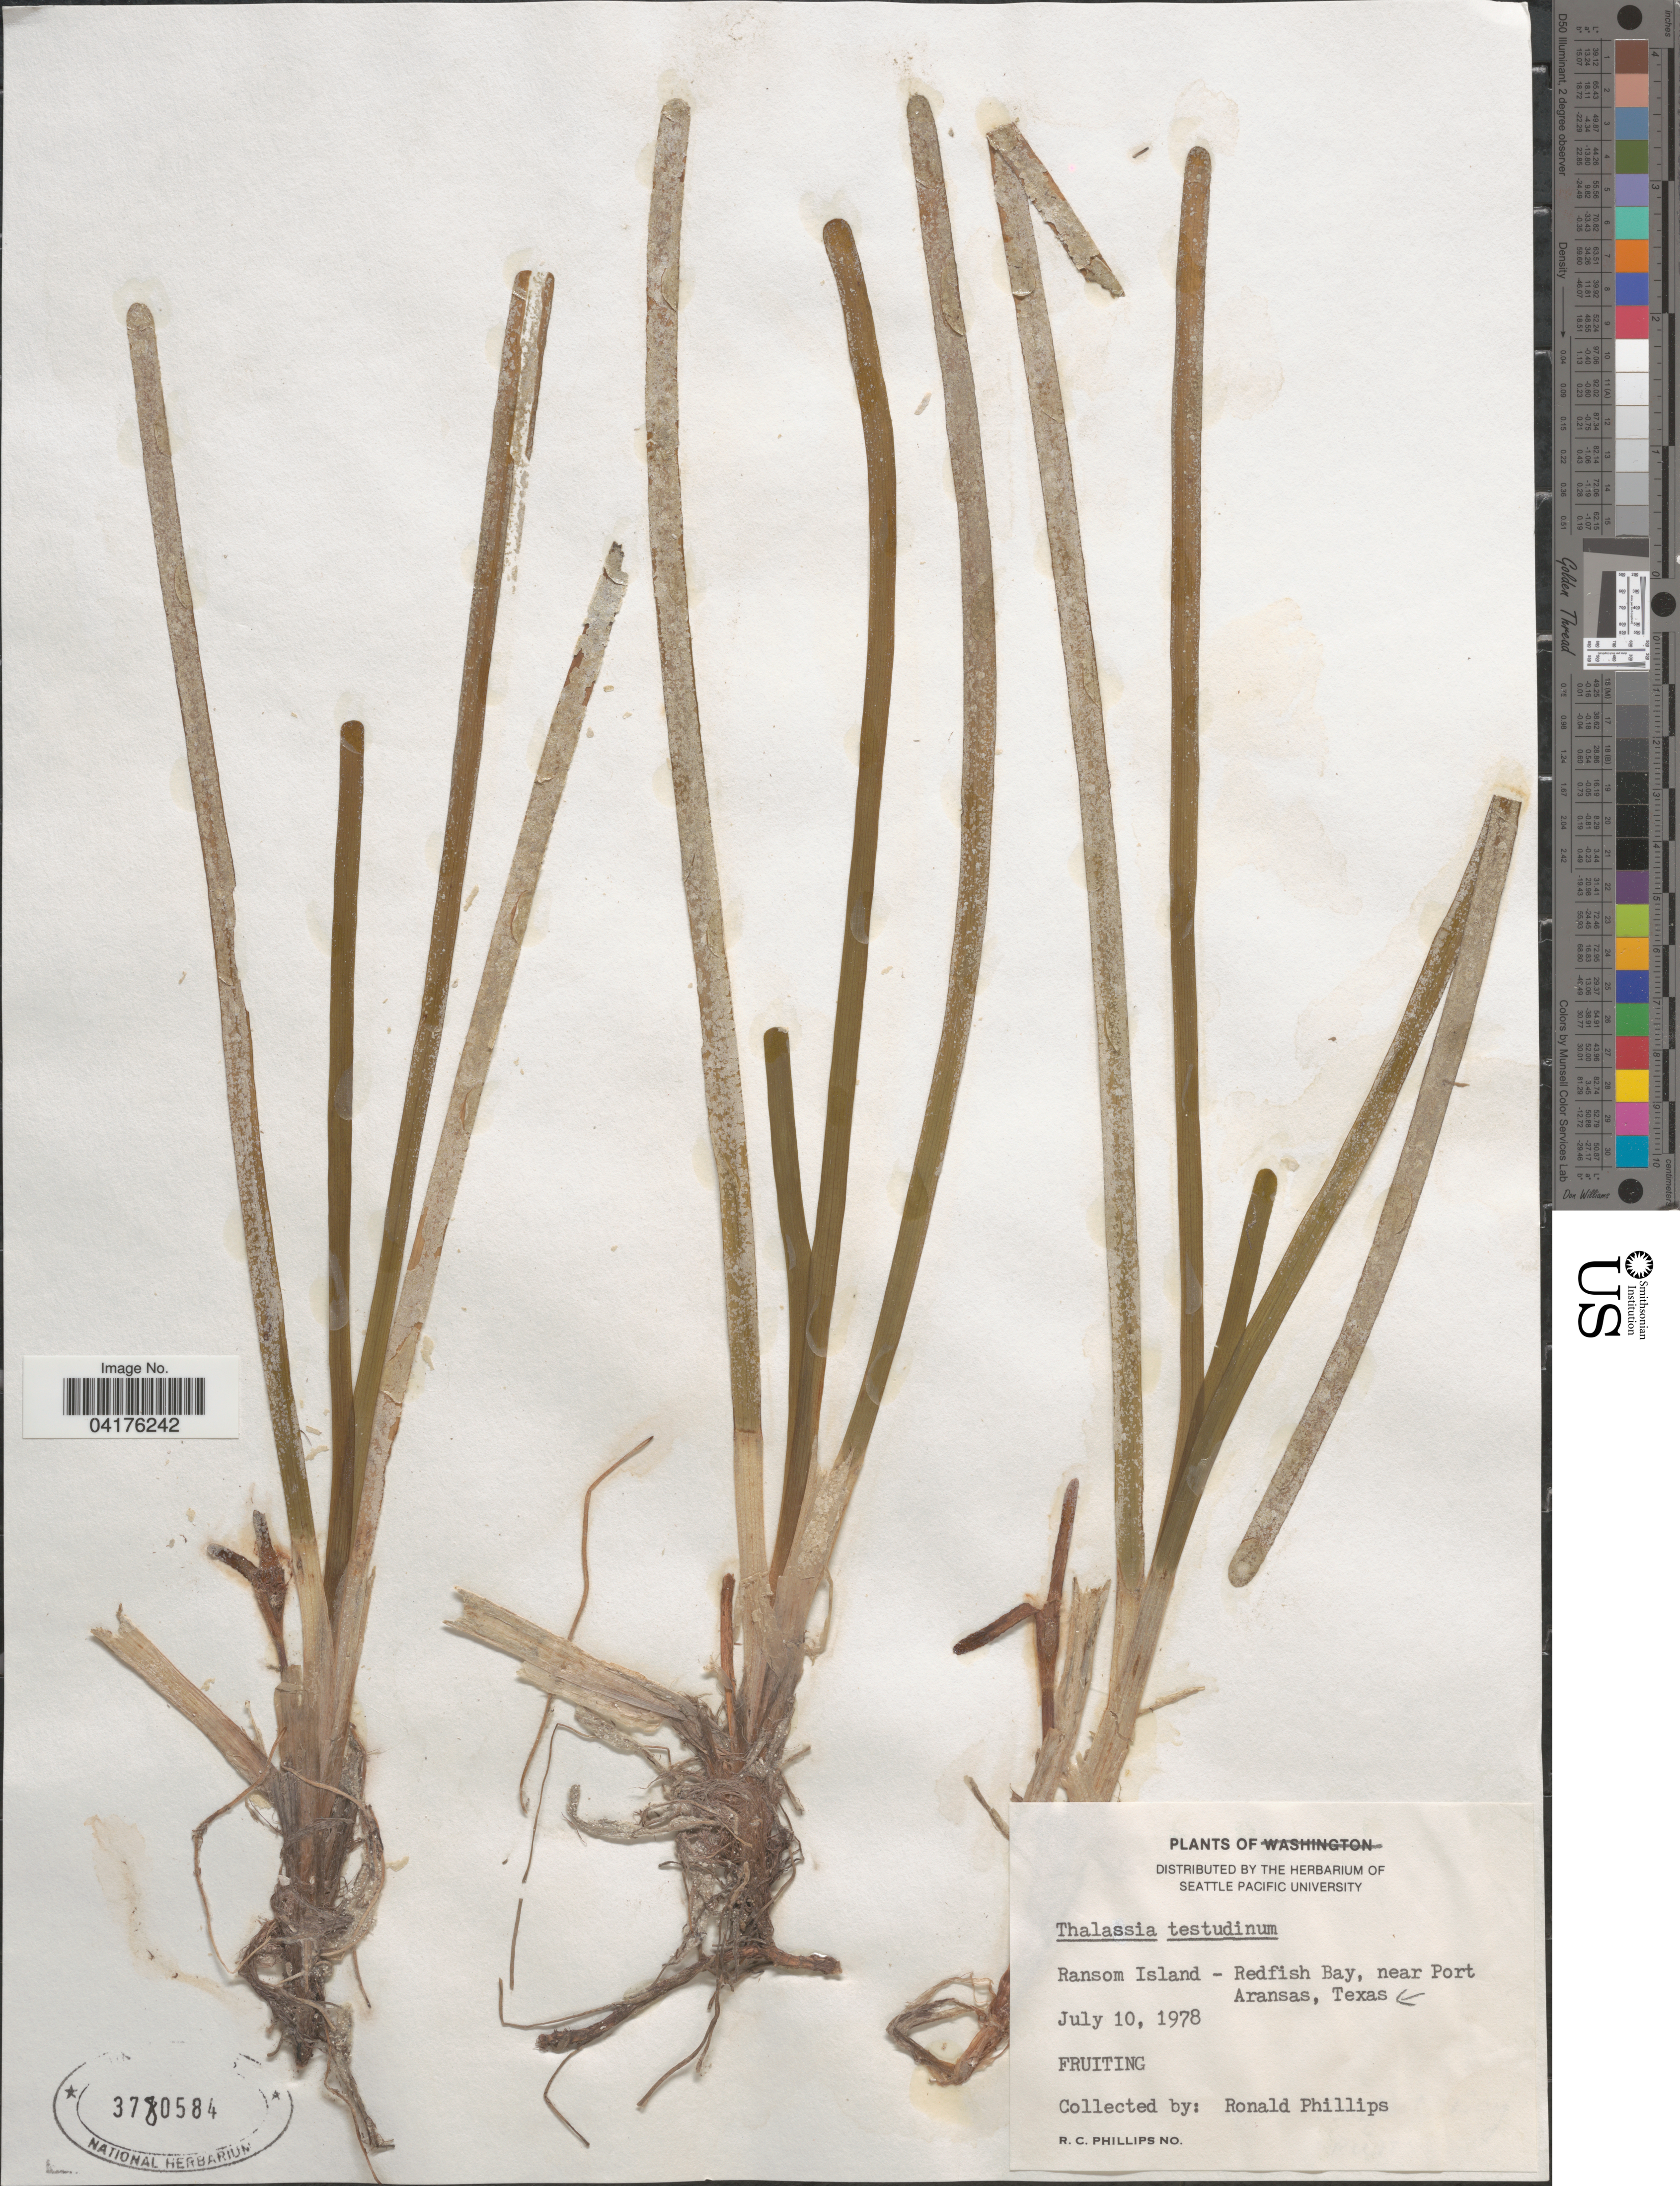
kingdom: Plantae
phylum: Tracheophyta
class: Liliopsida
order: Alismatales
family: Hydrocharitaceae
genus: Thalassia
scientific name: Thalassia testudinum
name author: Banks & Sol. ex K.D. Koenig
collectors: R. C. Phillips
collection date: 1978-07-10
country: United States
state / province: Texas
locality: Ransom Island - Redfish Bay, near Port Aransas.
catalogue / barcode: US 3780584